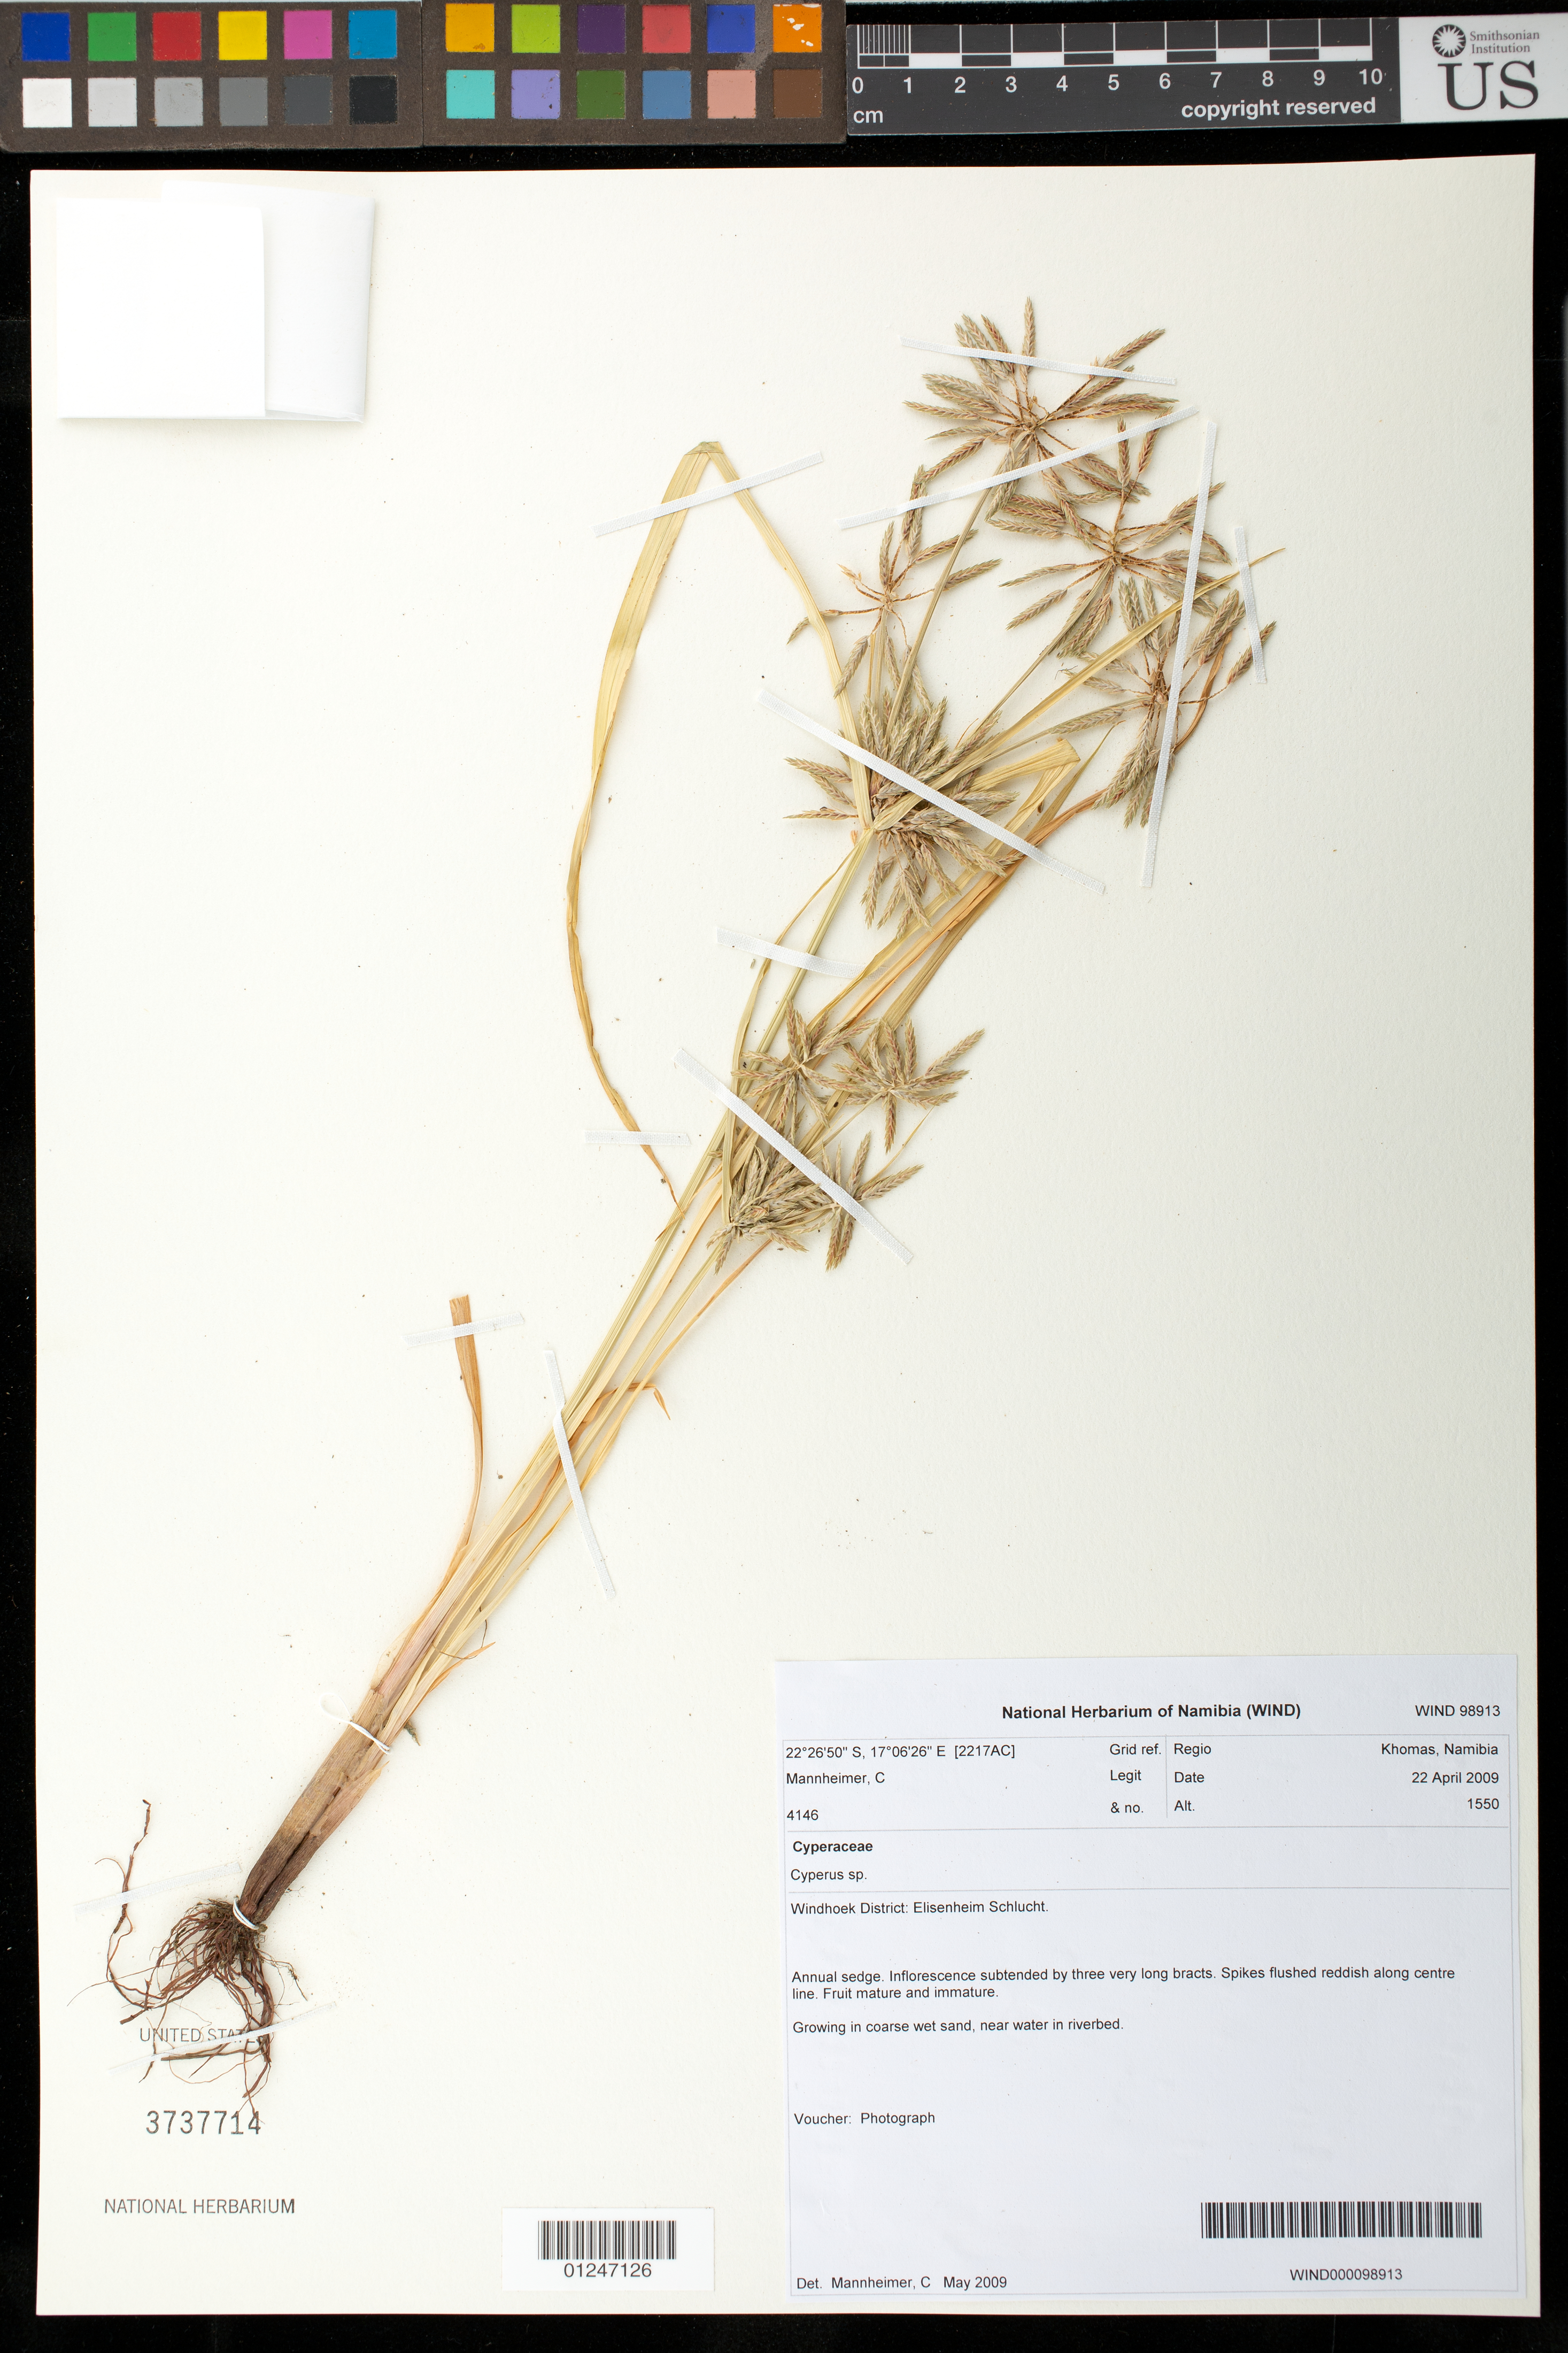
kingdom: Plantae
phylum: Tracheophyta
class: Liliopsida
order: Poales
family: Cyperaceae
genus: Cyperus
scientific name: Cyperus sp.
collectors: C. A. Mannheimer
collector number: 4146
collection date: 2009-04-22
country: Namibia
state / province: Khomas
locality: Windhoek District: Elisenheim Schlucht.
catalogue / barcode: US 3737714